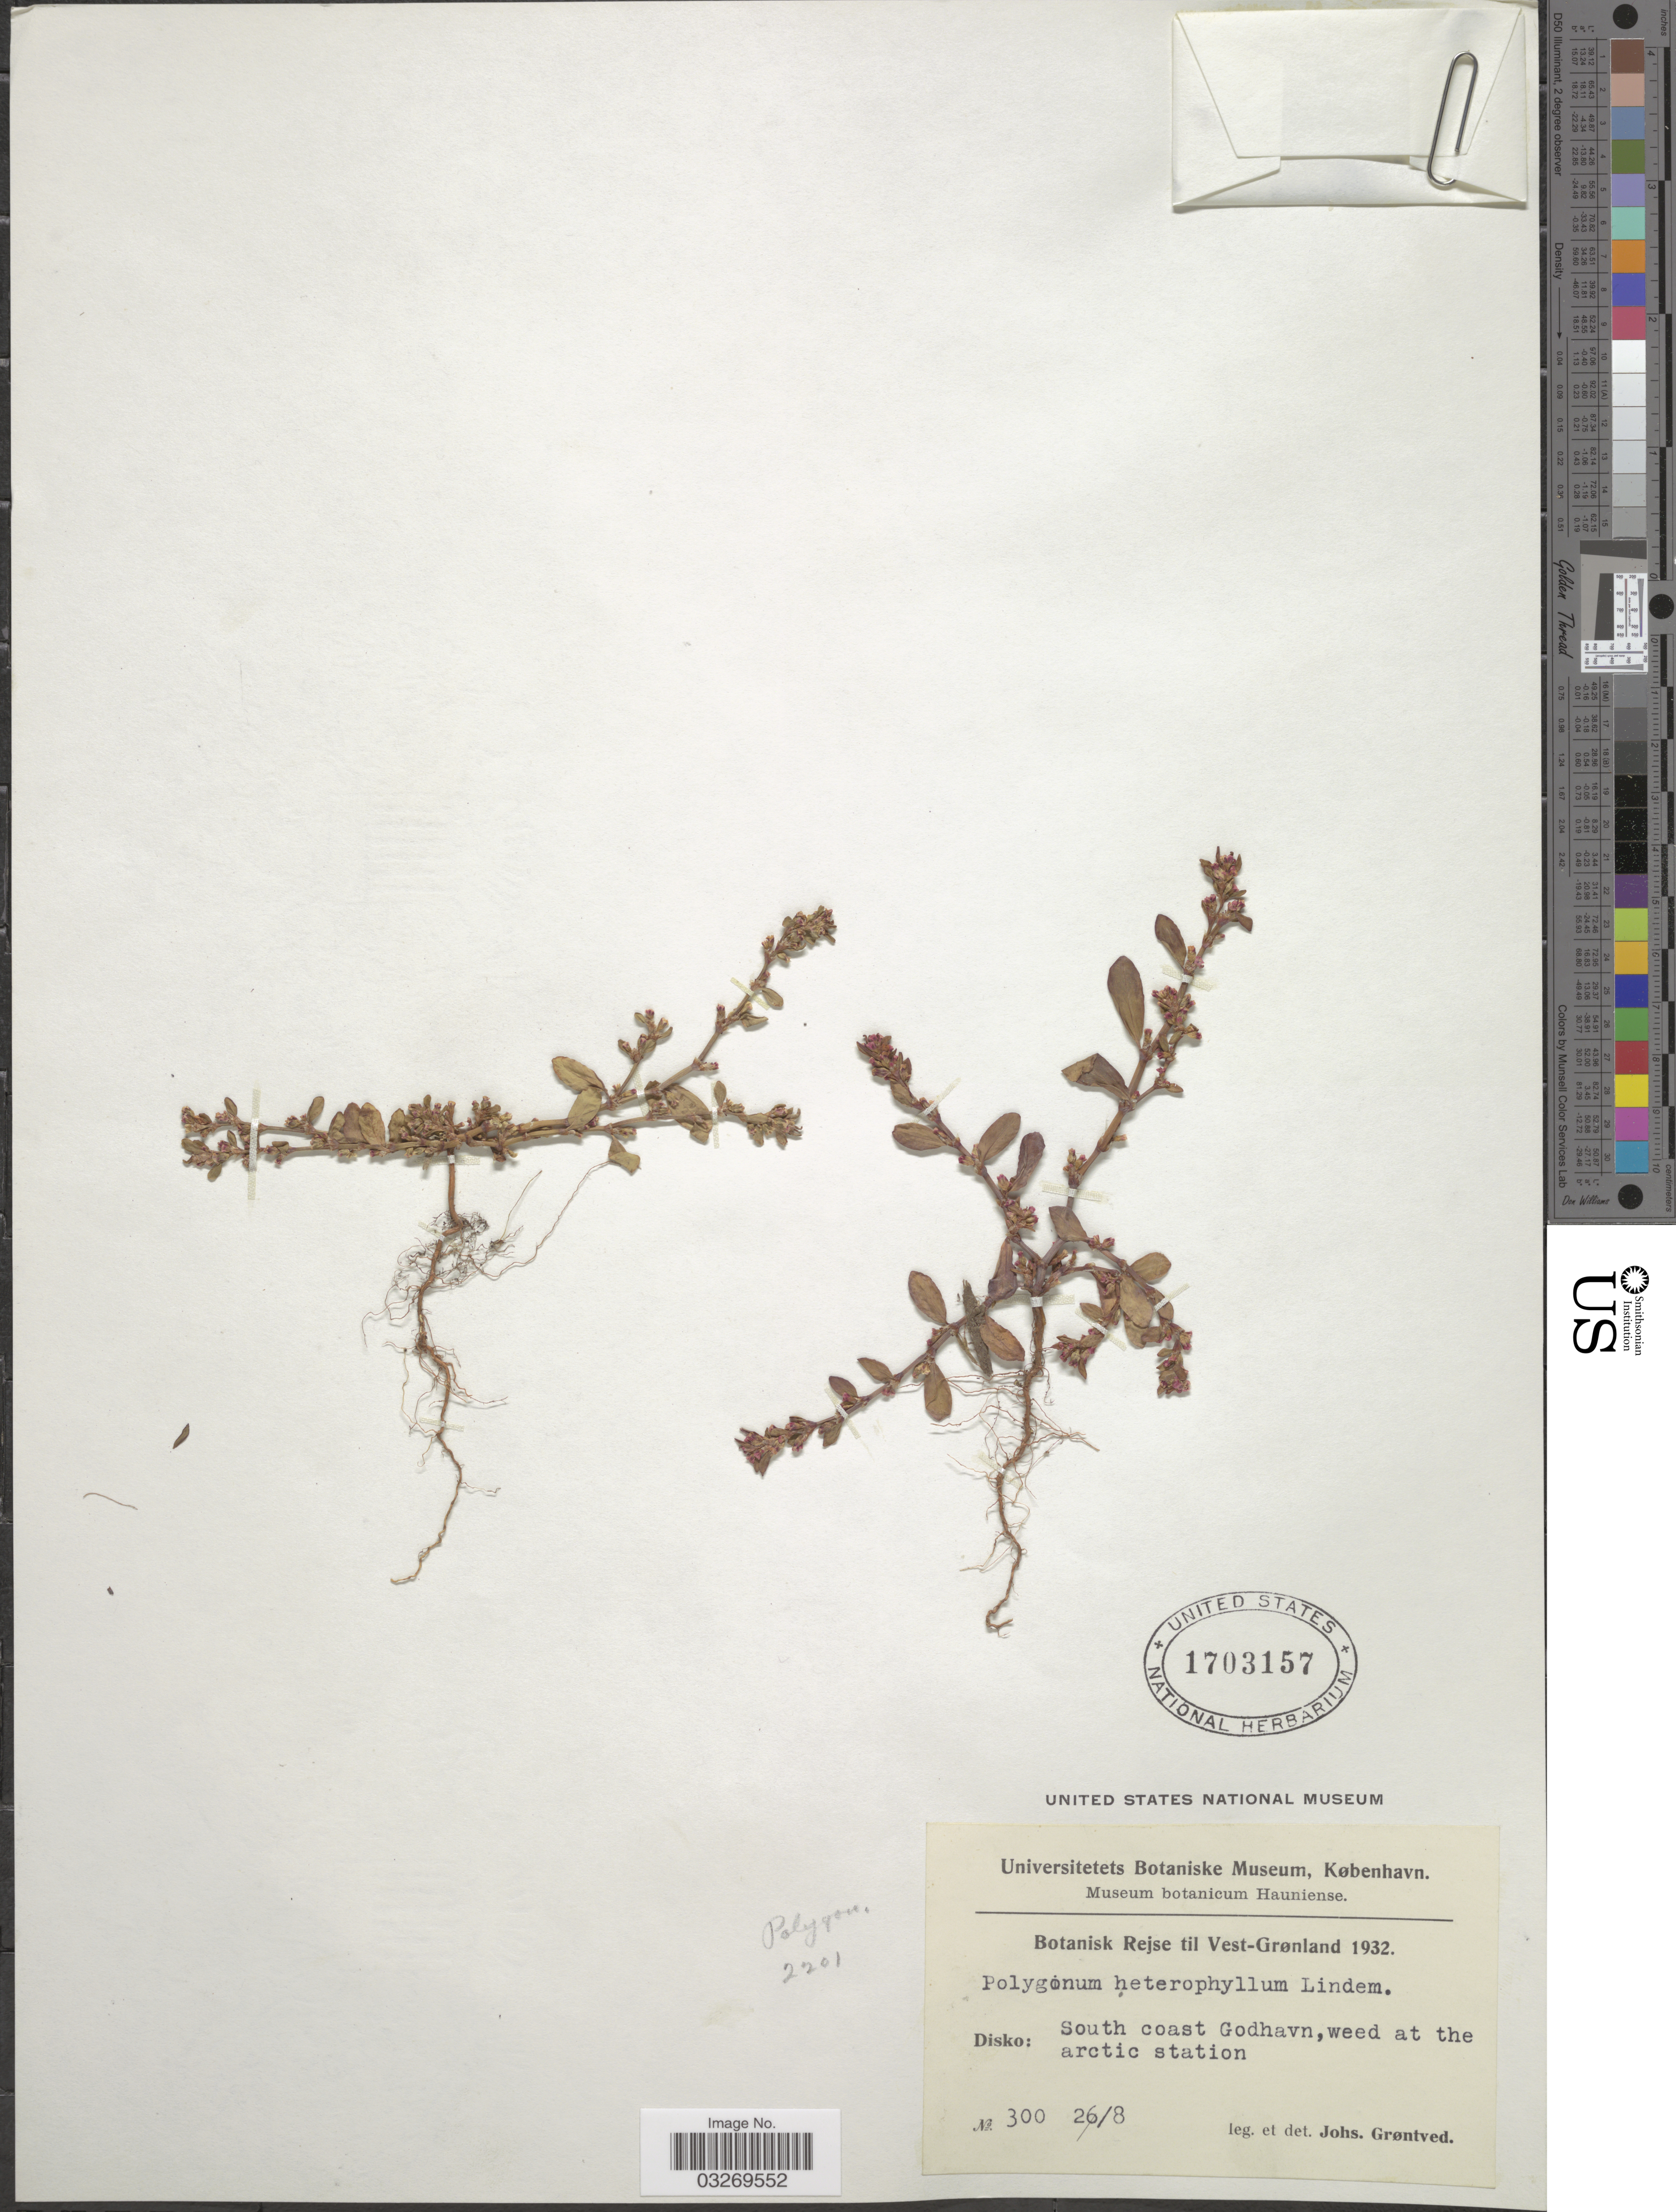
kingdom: Plantae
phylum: Tracheophyta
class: Magnoliopsida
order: Caryophyllales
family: Polygonaceae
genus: Polygonum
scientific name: Polygonum heterophyllum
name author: Lindm.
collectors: J. Grøntved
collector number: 300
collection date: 1932-08-26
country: Greenland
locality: Vest-Gronland, Disko: South coast Godhavn.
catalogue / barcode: US 1703157